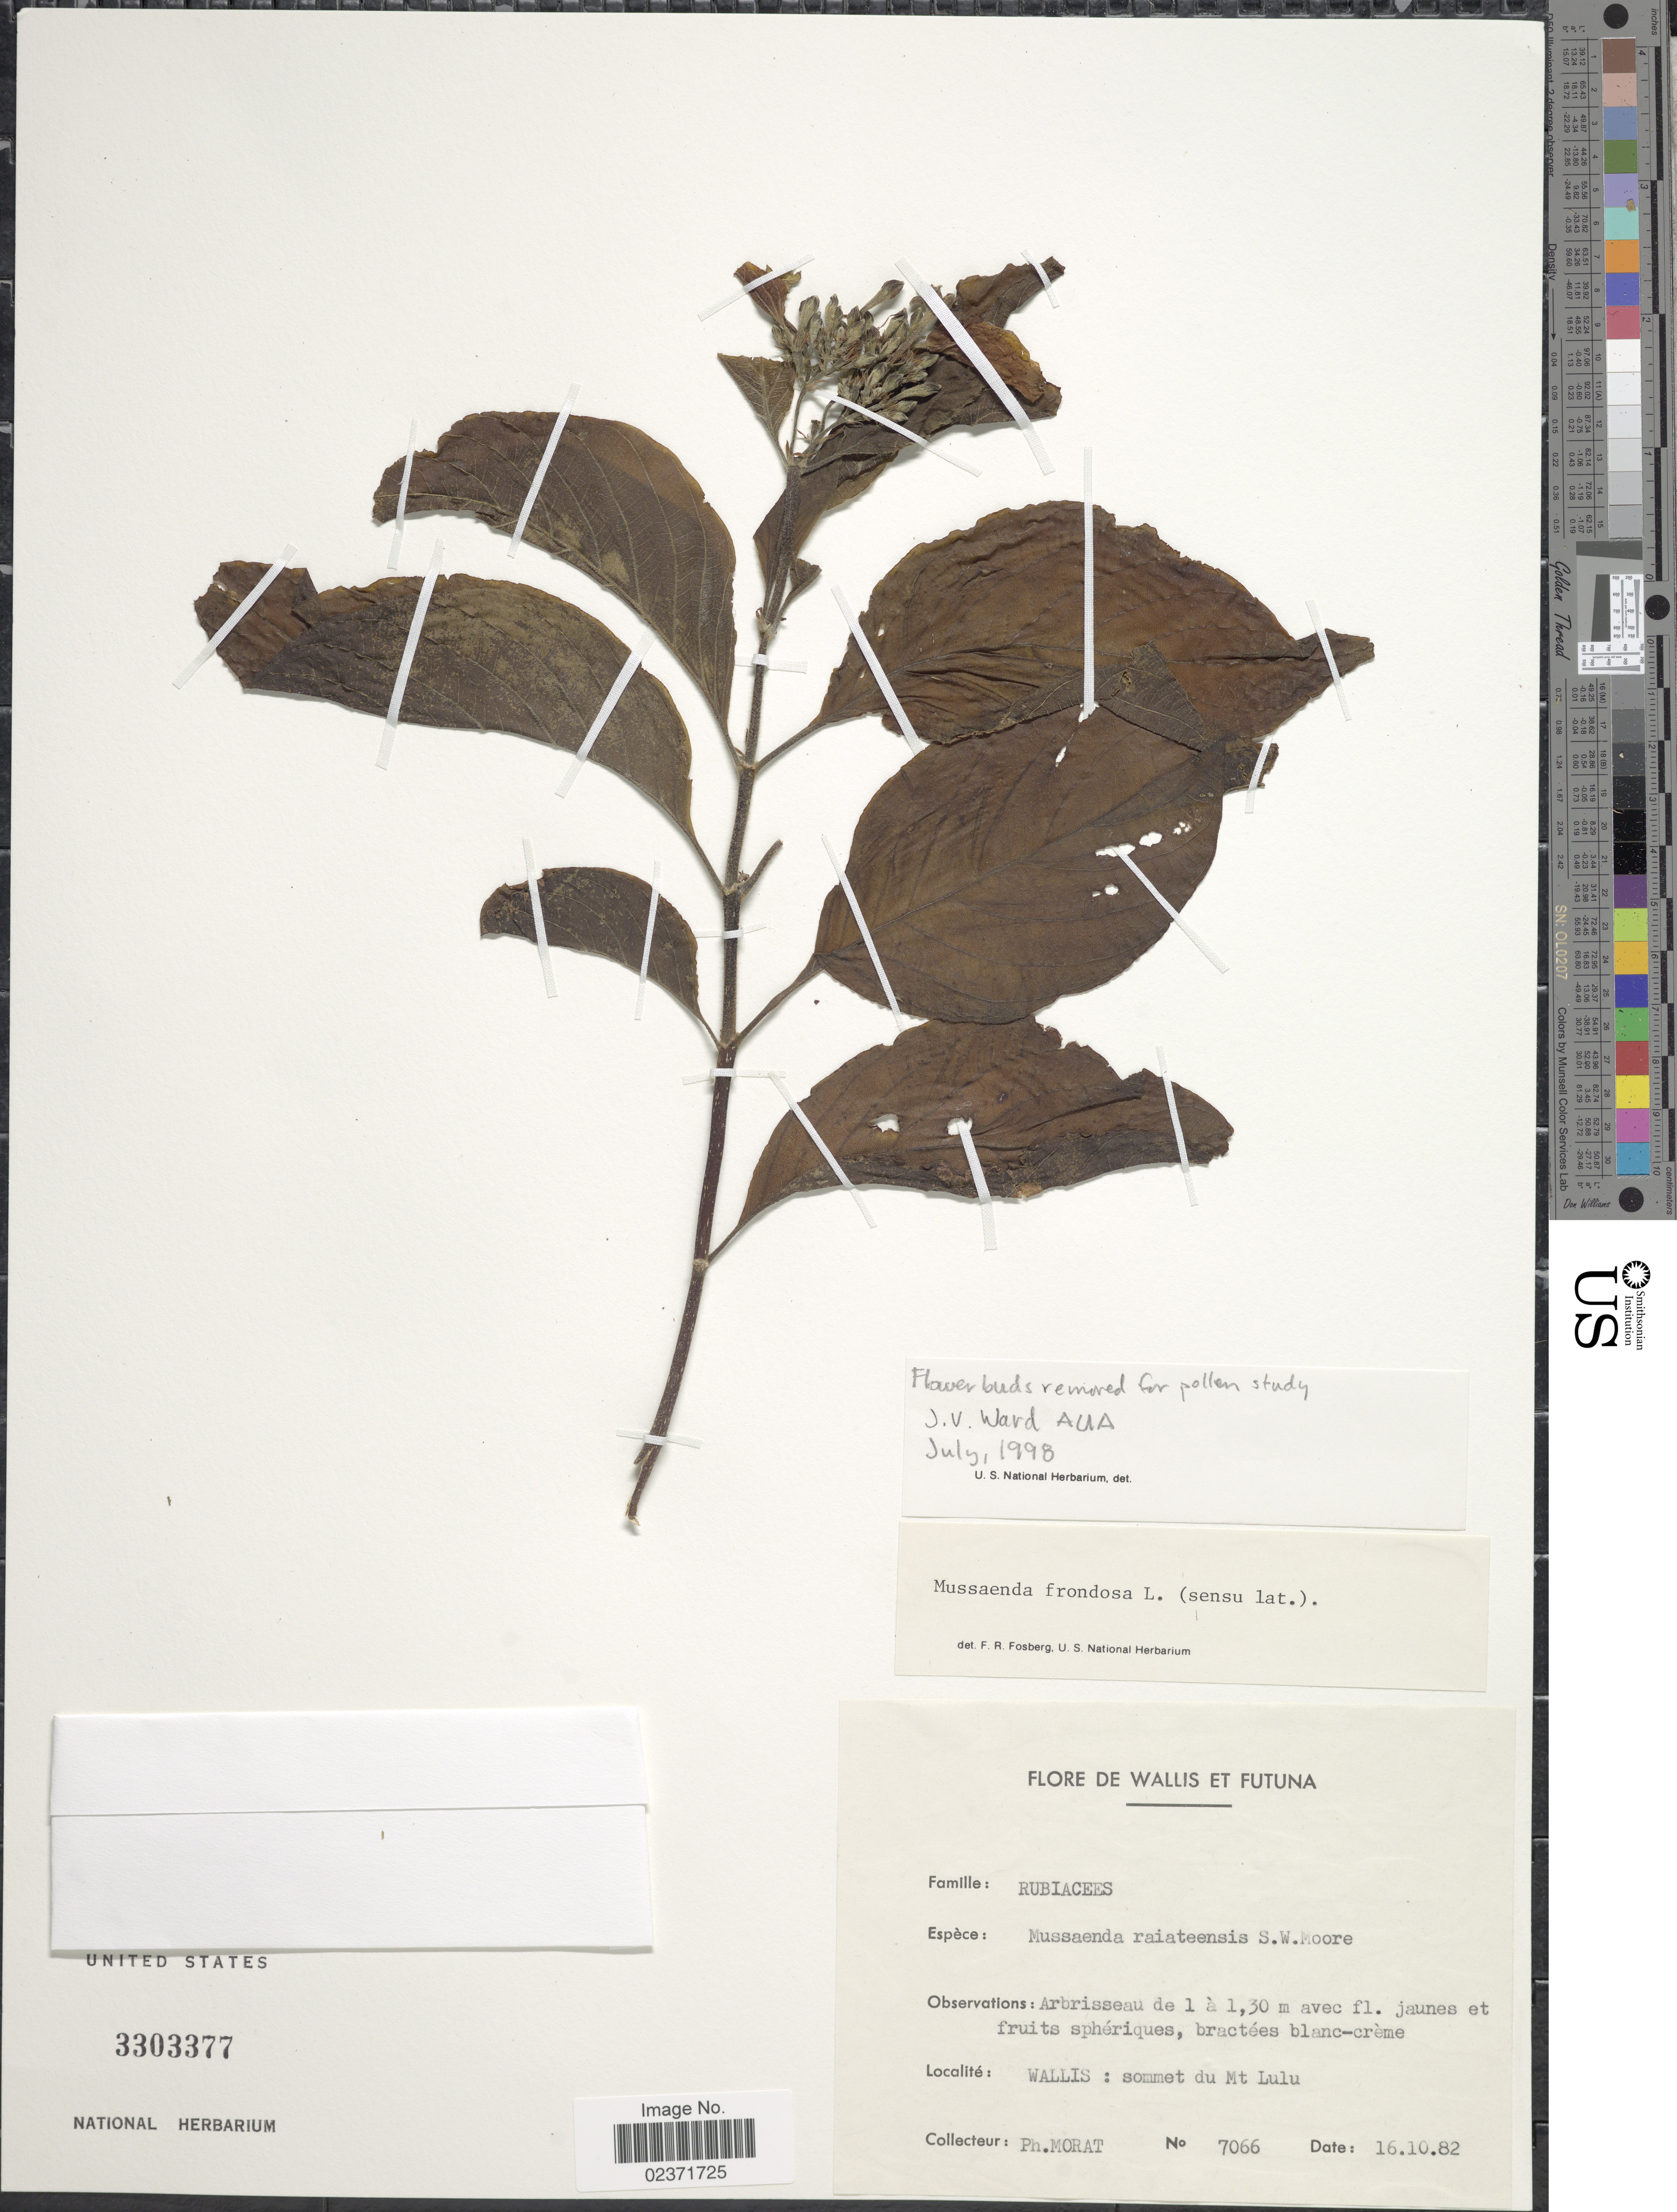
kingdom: Plantae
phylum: Tracheophyta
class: Magnoliopsida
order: Gentianales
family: Rubiaceae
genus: Mussaenda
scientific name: Mussaenda frondosa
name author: L.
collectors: P. Morat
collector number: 7066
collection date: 1982-10-16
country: Wallis and Futuna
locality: Wallis: sommet du Mt. Lulu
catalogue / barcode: US 3303377